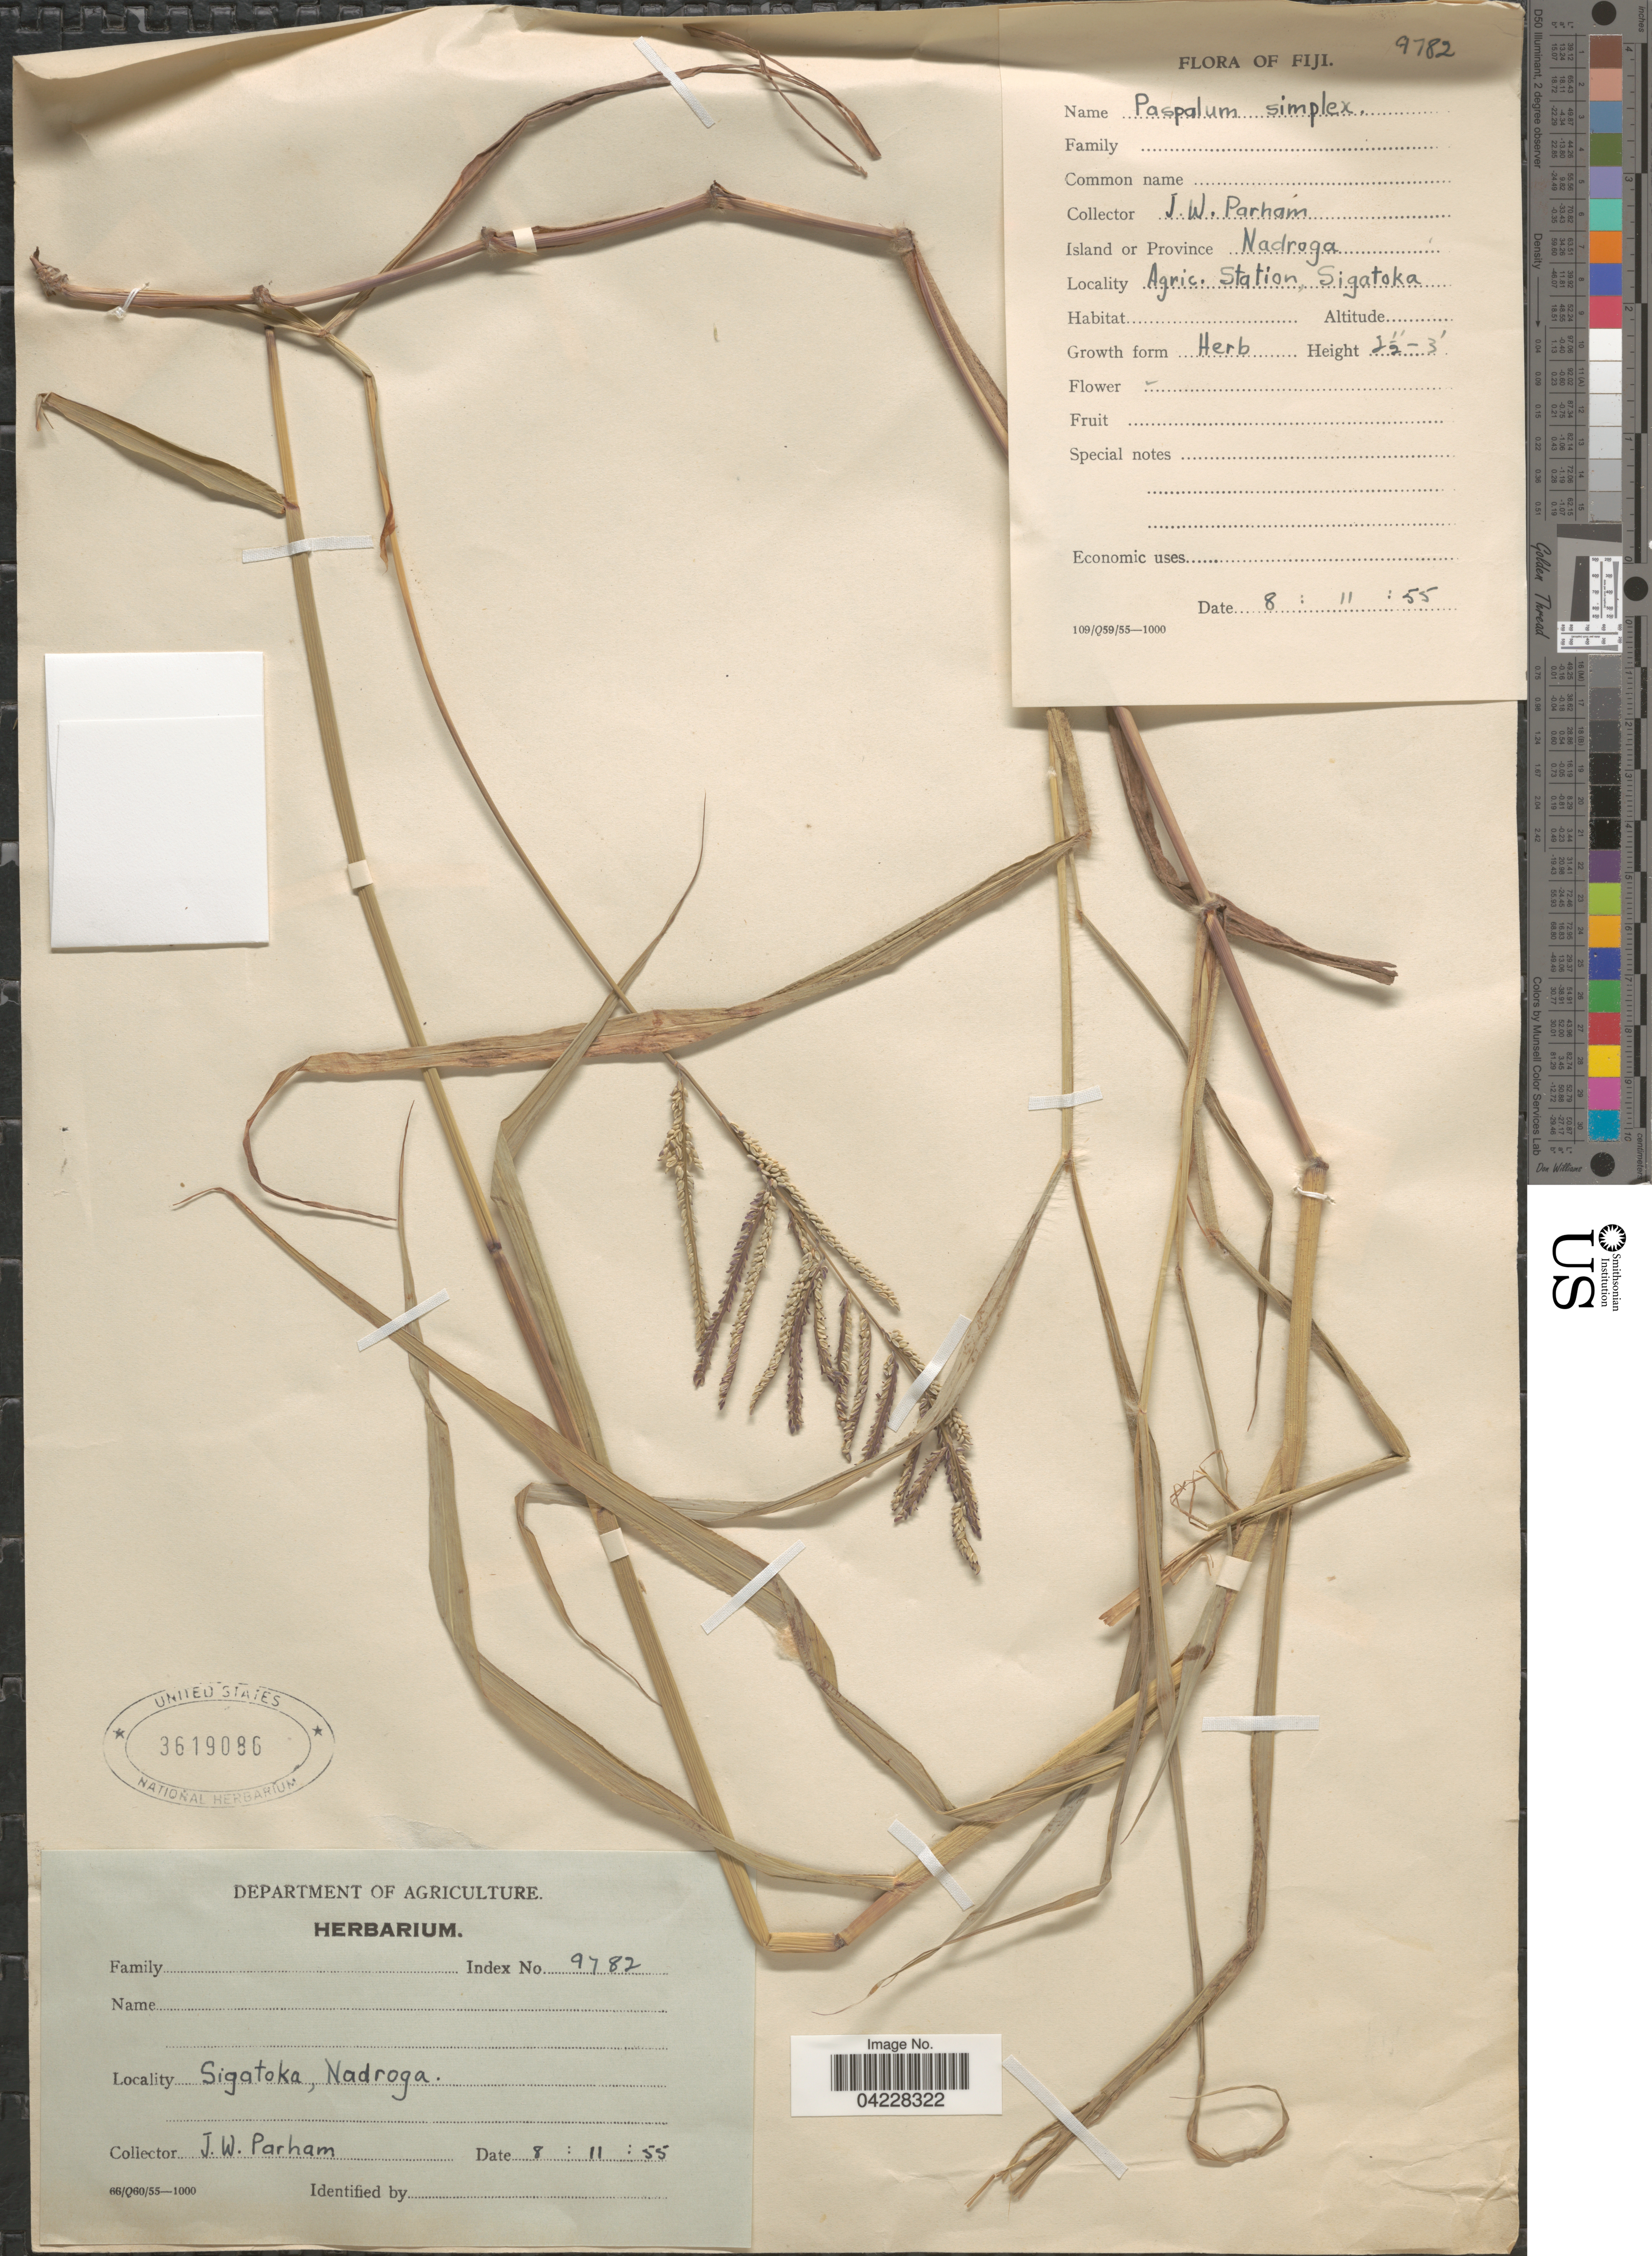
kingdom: Plantae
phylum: Tracheophyta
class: Liliopsida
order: Poales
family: Poaceae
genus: Paspalum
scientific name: Paspalum simplex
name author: Morong in Morong & Britton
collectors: J. Parham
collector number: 9782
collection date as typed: Transcribed d/m/y: 8/11/55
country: Fiji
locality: Sigatoka, Nadroga. Agric. Station Sigatoka. Island or Province Nadroga.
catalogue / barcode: US 3619086